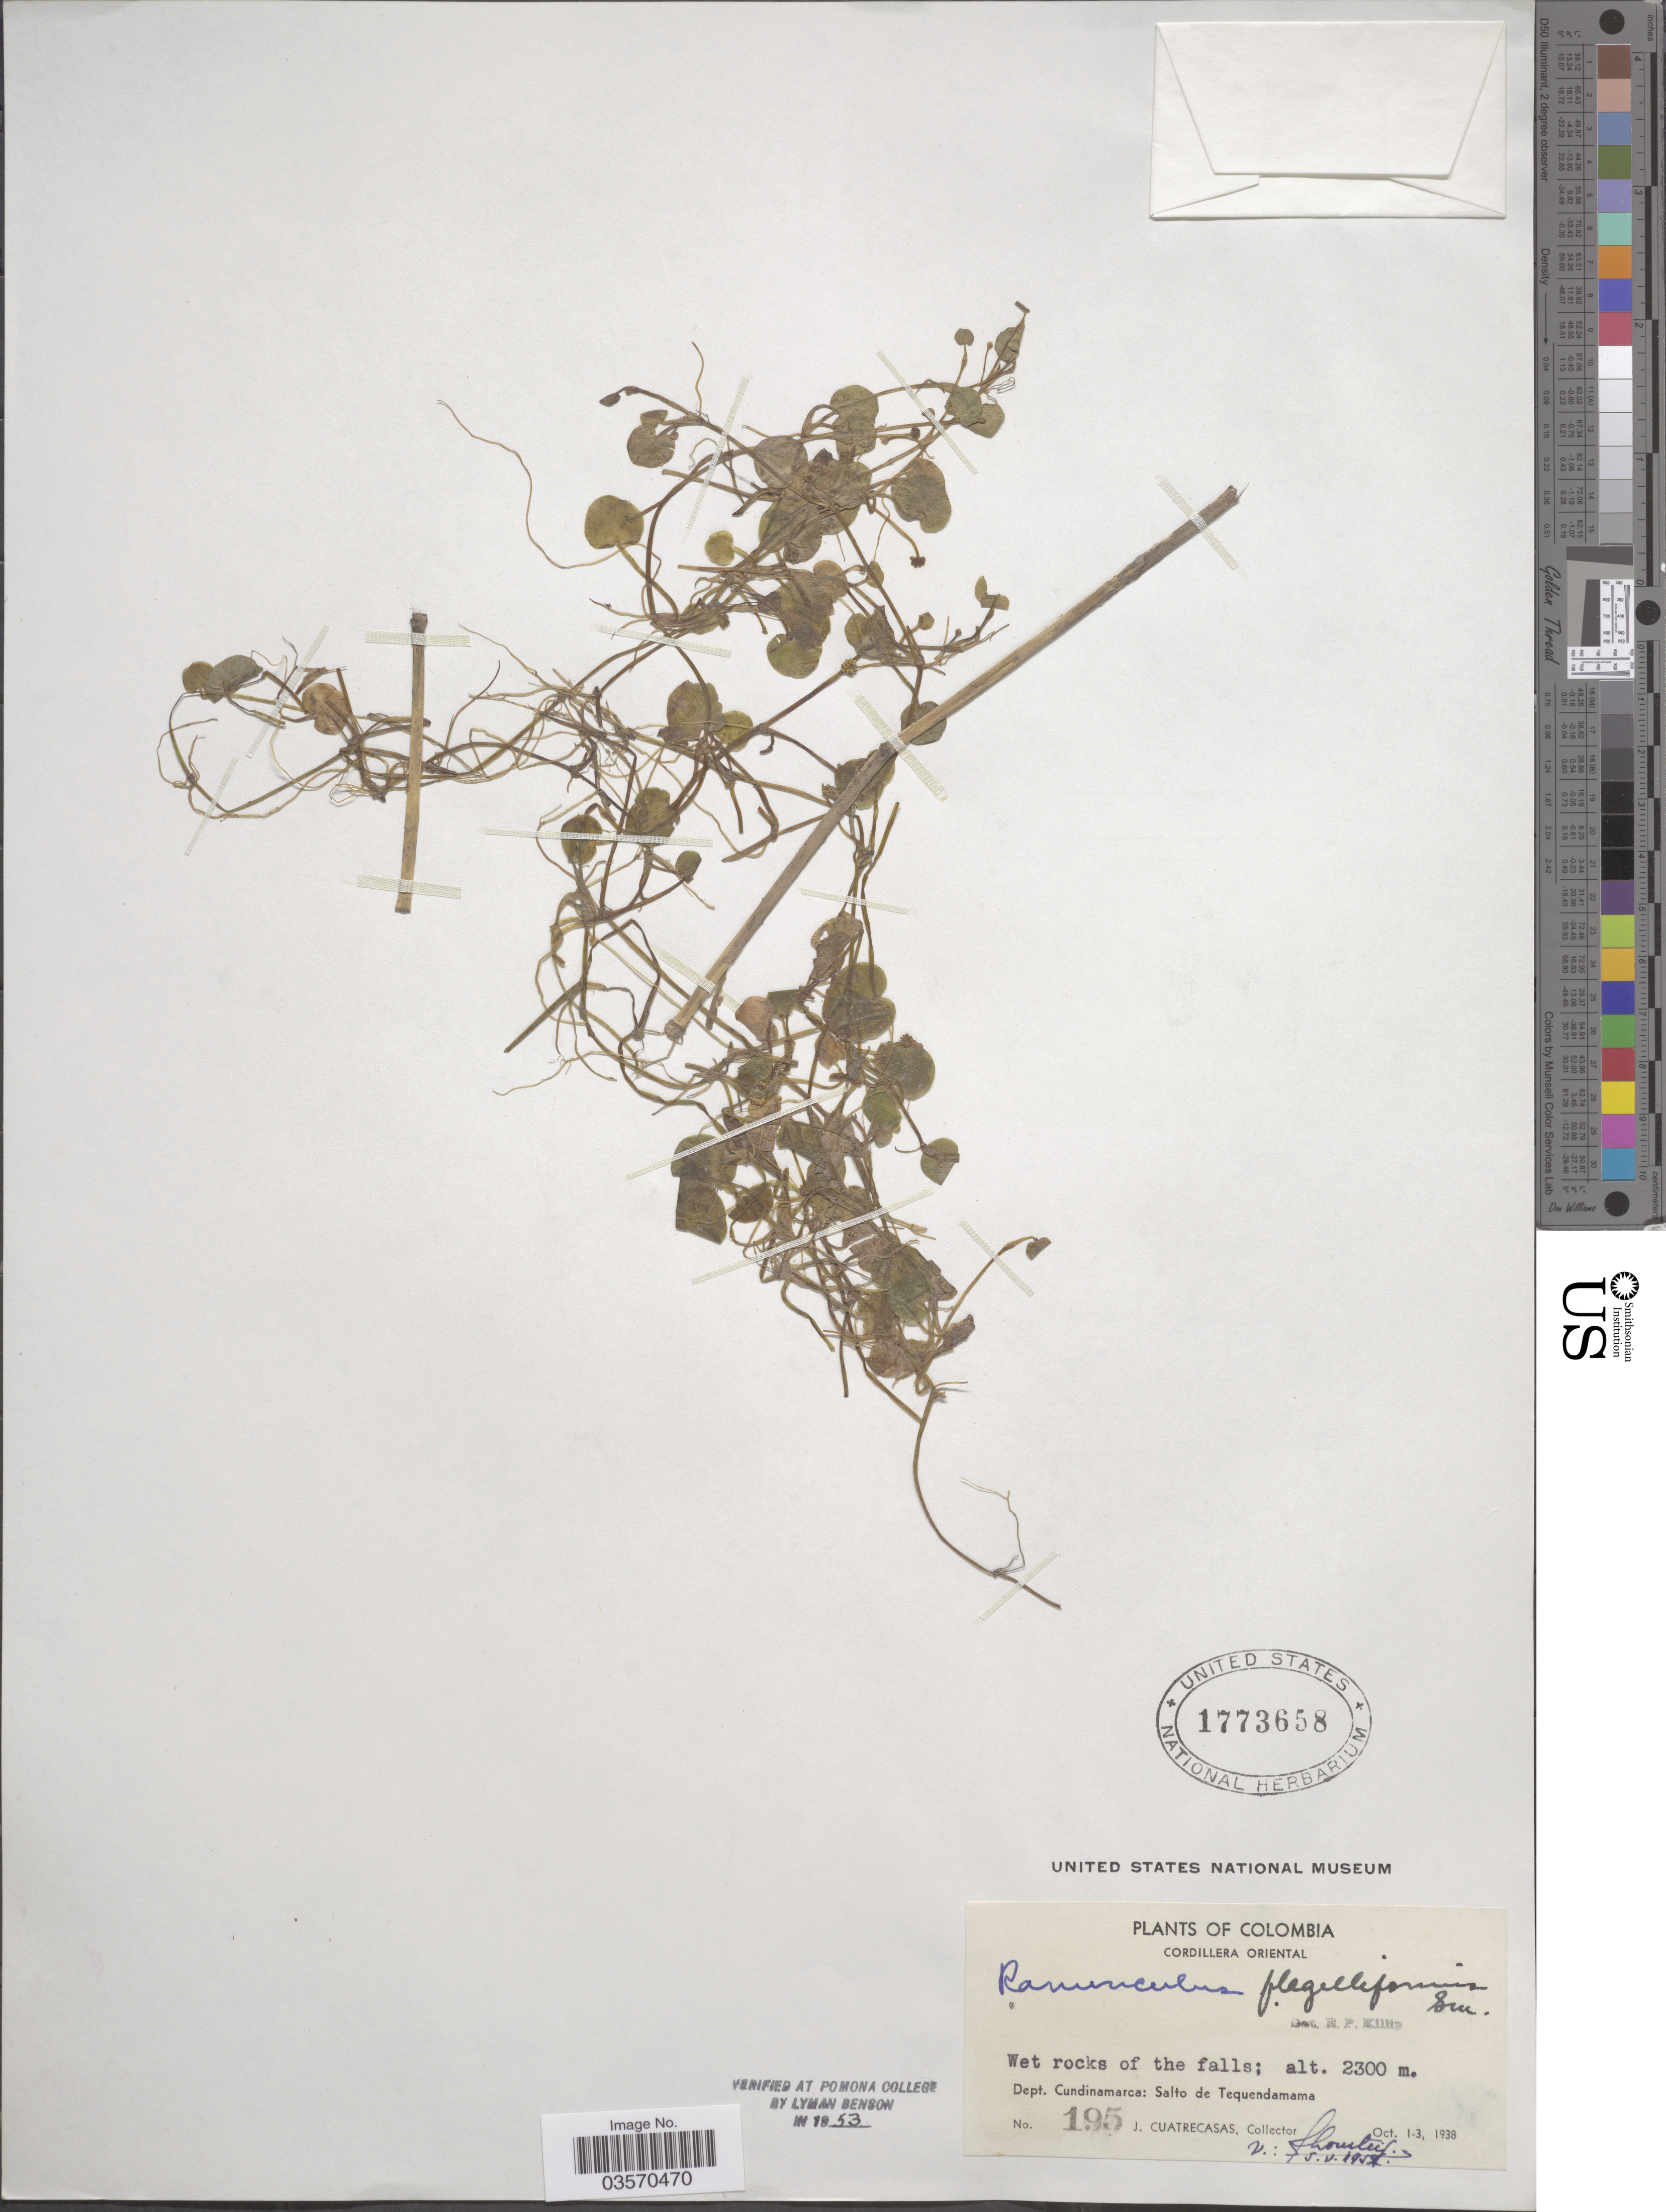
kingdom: Plantae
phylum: Tracheophyta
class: Magnoliopsida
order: Ranunculales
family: Ranunculaceae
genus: Ranunculus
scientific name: Ranunculus flagelliformis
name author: Sm.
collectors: J. Cuatrecasas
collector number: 195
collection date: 1938-10-01/1938-10-03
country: Colombia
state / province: Cundinamarca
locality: Cordillera Oriental. Dept. Cundinamarca: Salto de Tequendamama.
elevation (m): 2300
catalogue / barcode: US 1773658